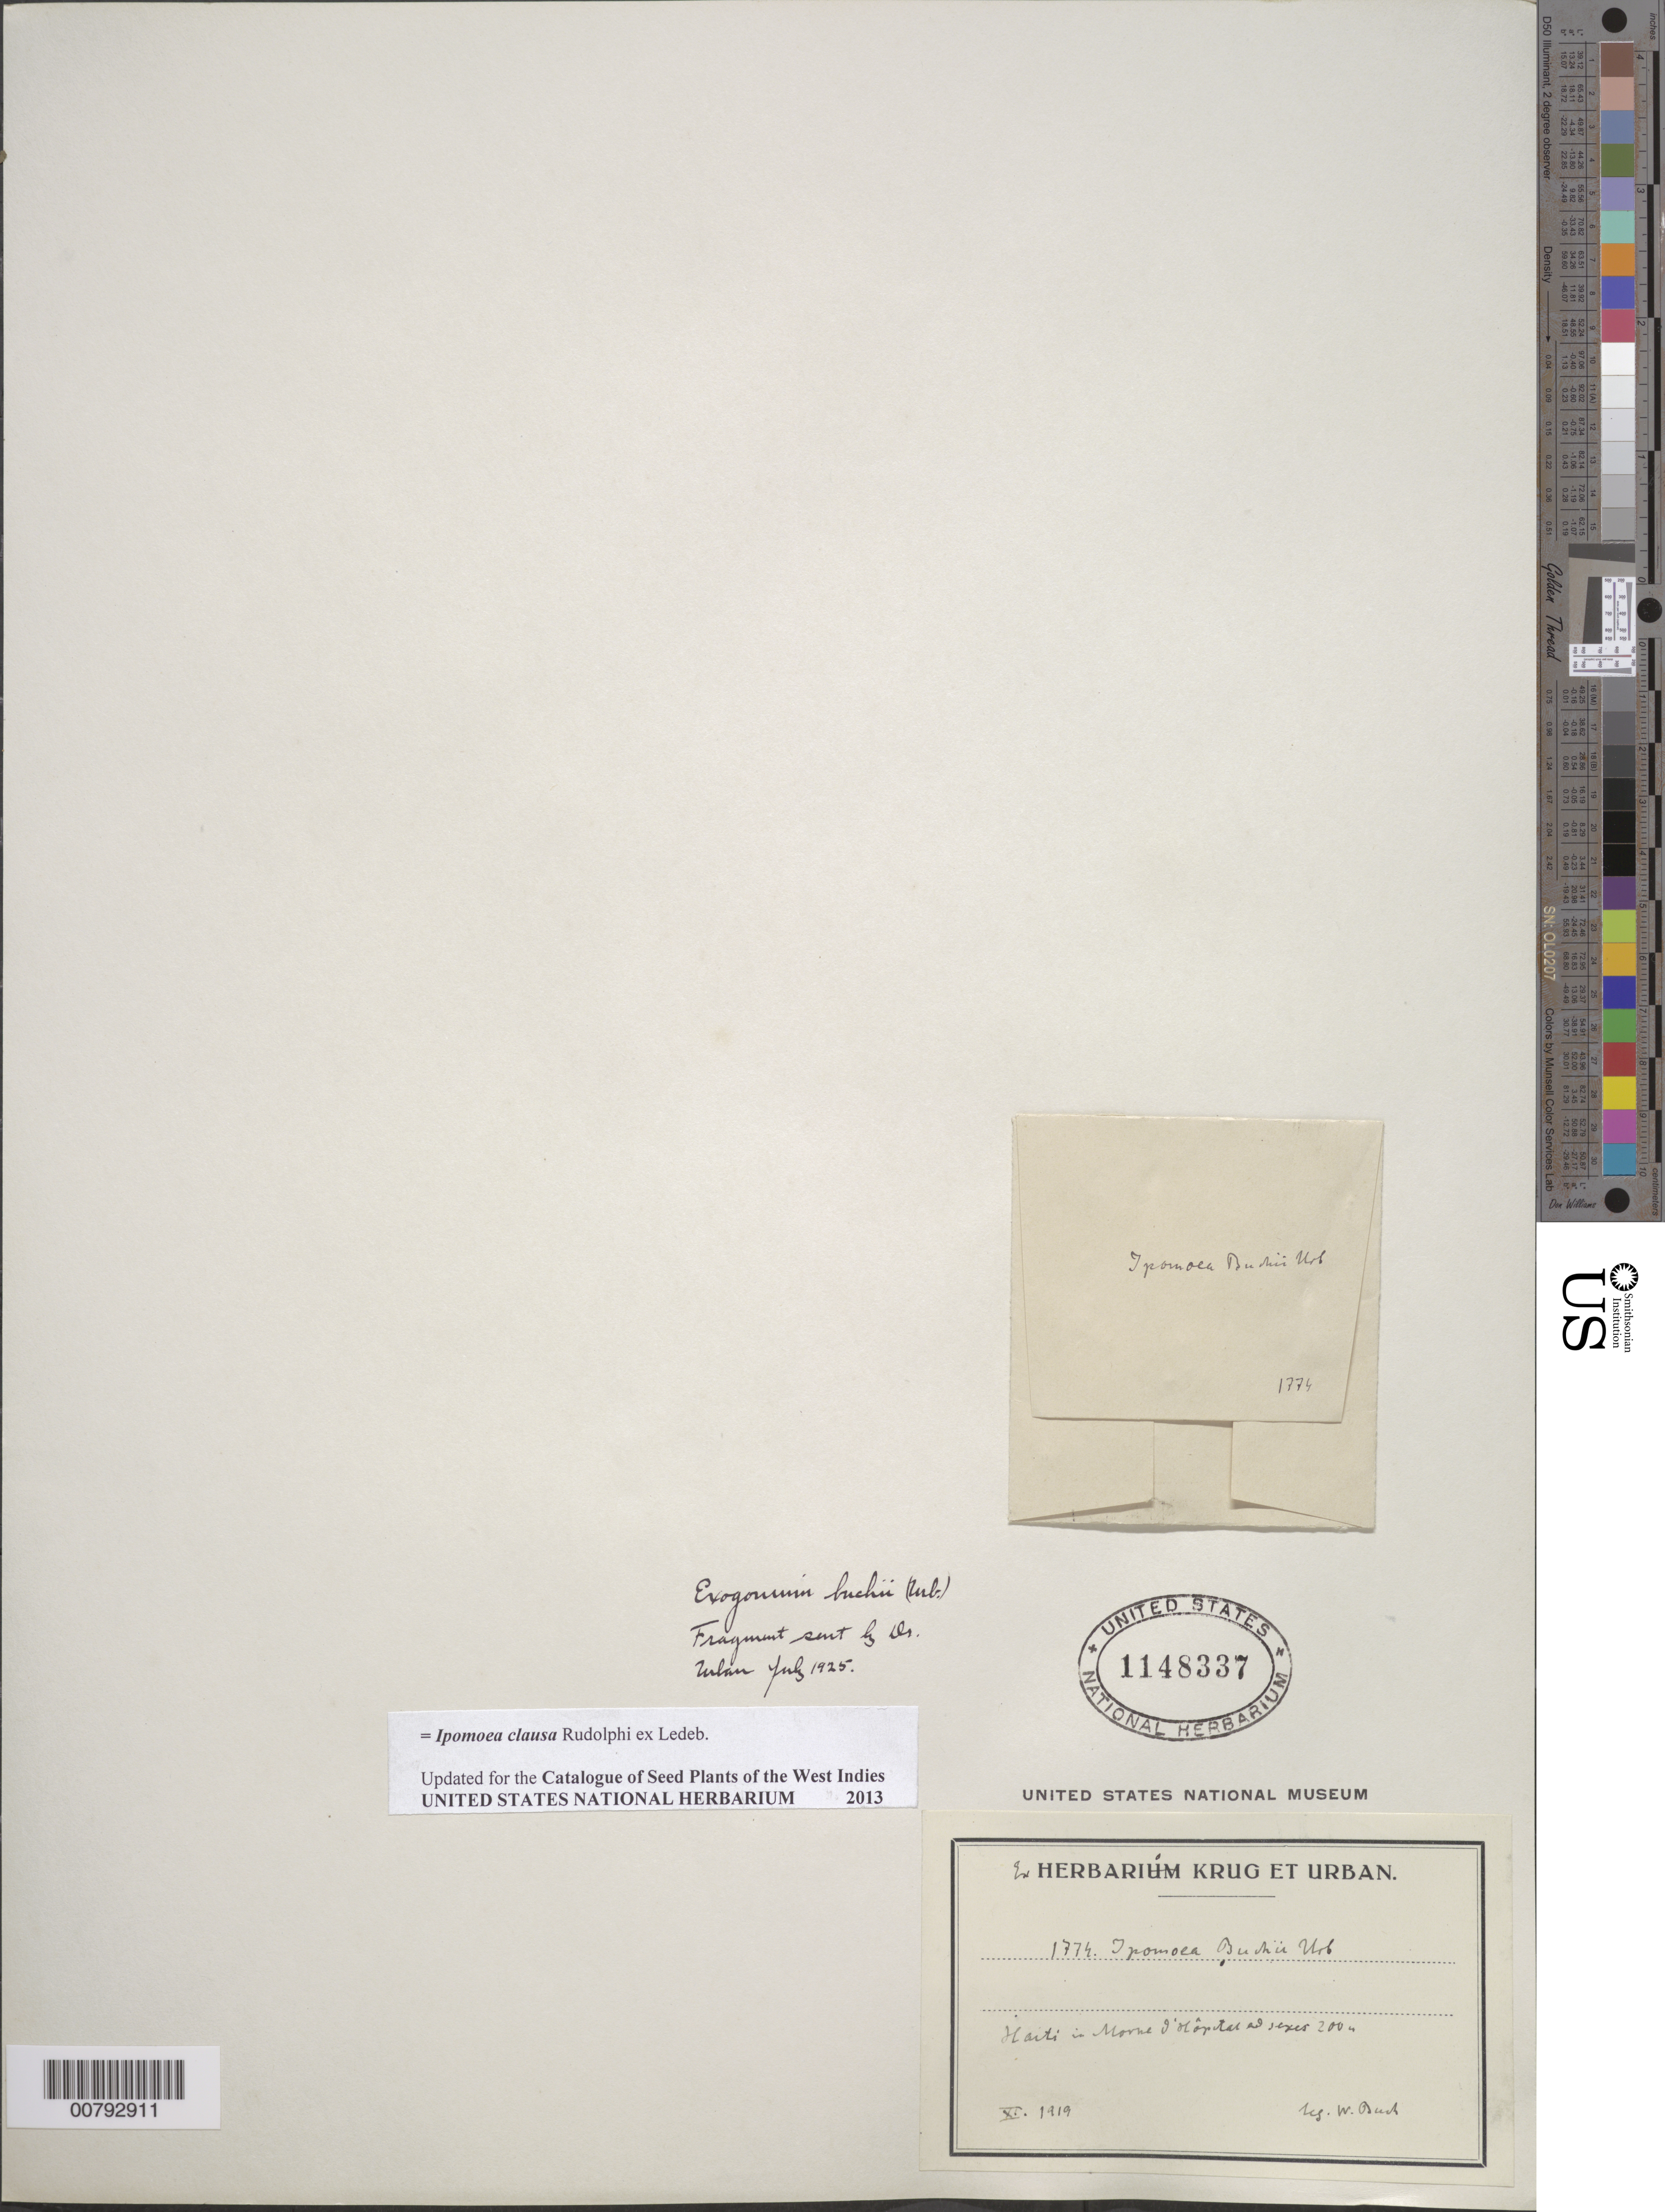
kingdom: Plantae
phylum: Tracheophyta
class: Magnoliopsida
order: Solanales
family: Convolvulaceae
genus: Ipomoea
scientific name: Ipomoea clausa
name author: Rudolphi ex Ledeb.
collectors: W. Buch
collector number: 1774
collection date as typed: Nov 1919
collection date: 1919-11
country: Haiti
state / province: Óuest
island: Hispaniola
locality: Morne L'Hôpital, (ad sexes??).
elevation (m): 200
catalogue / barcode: US 1148337